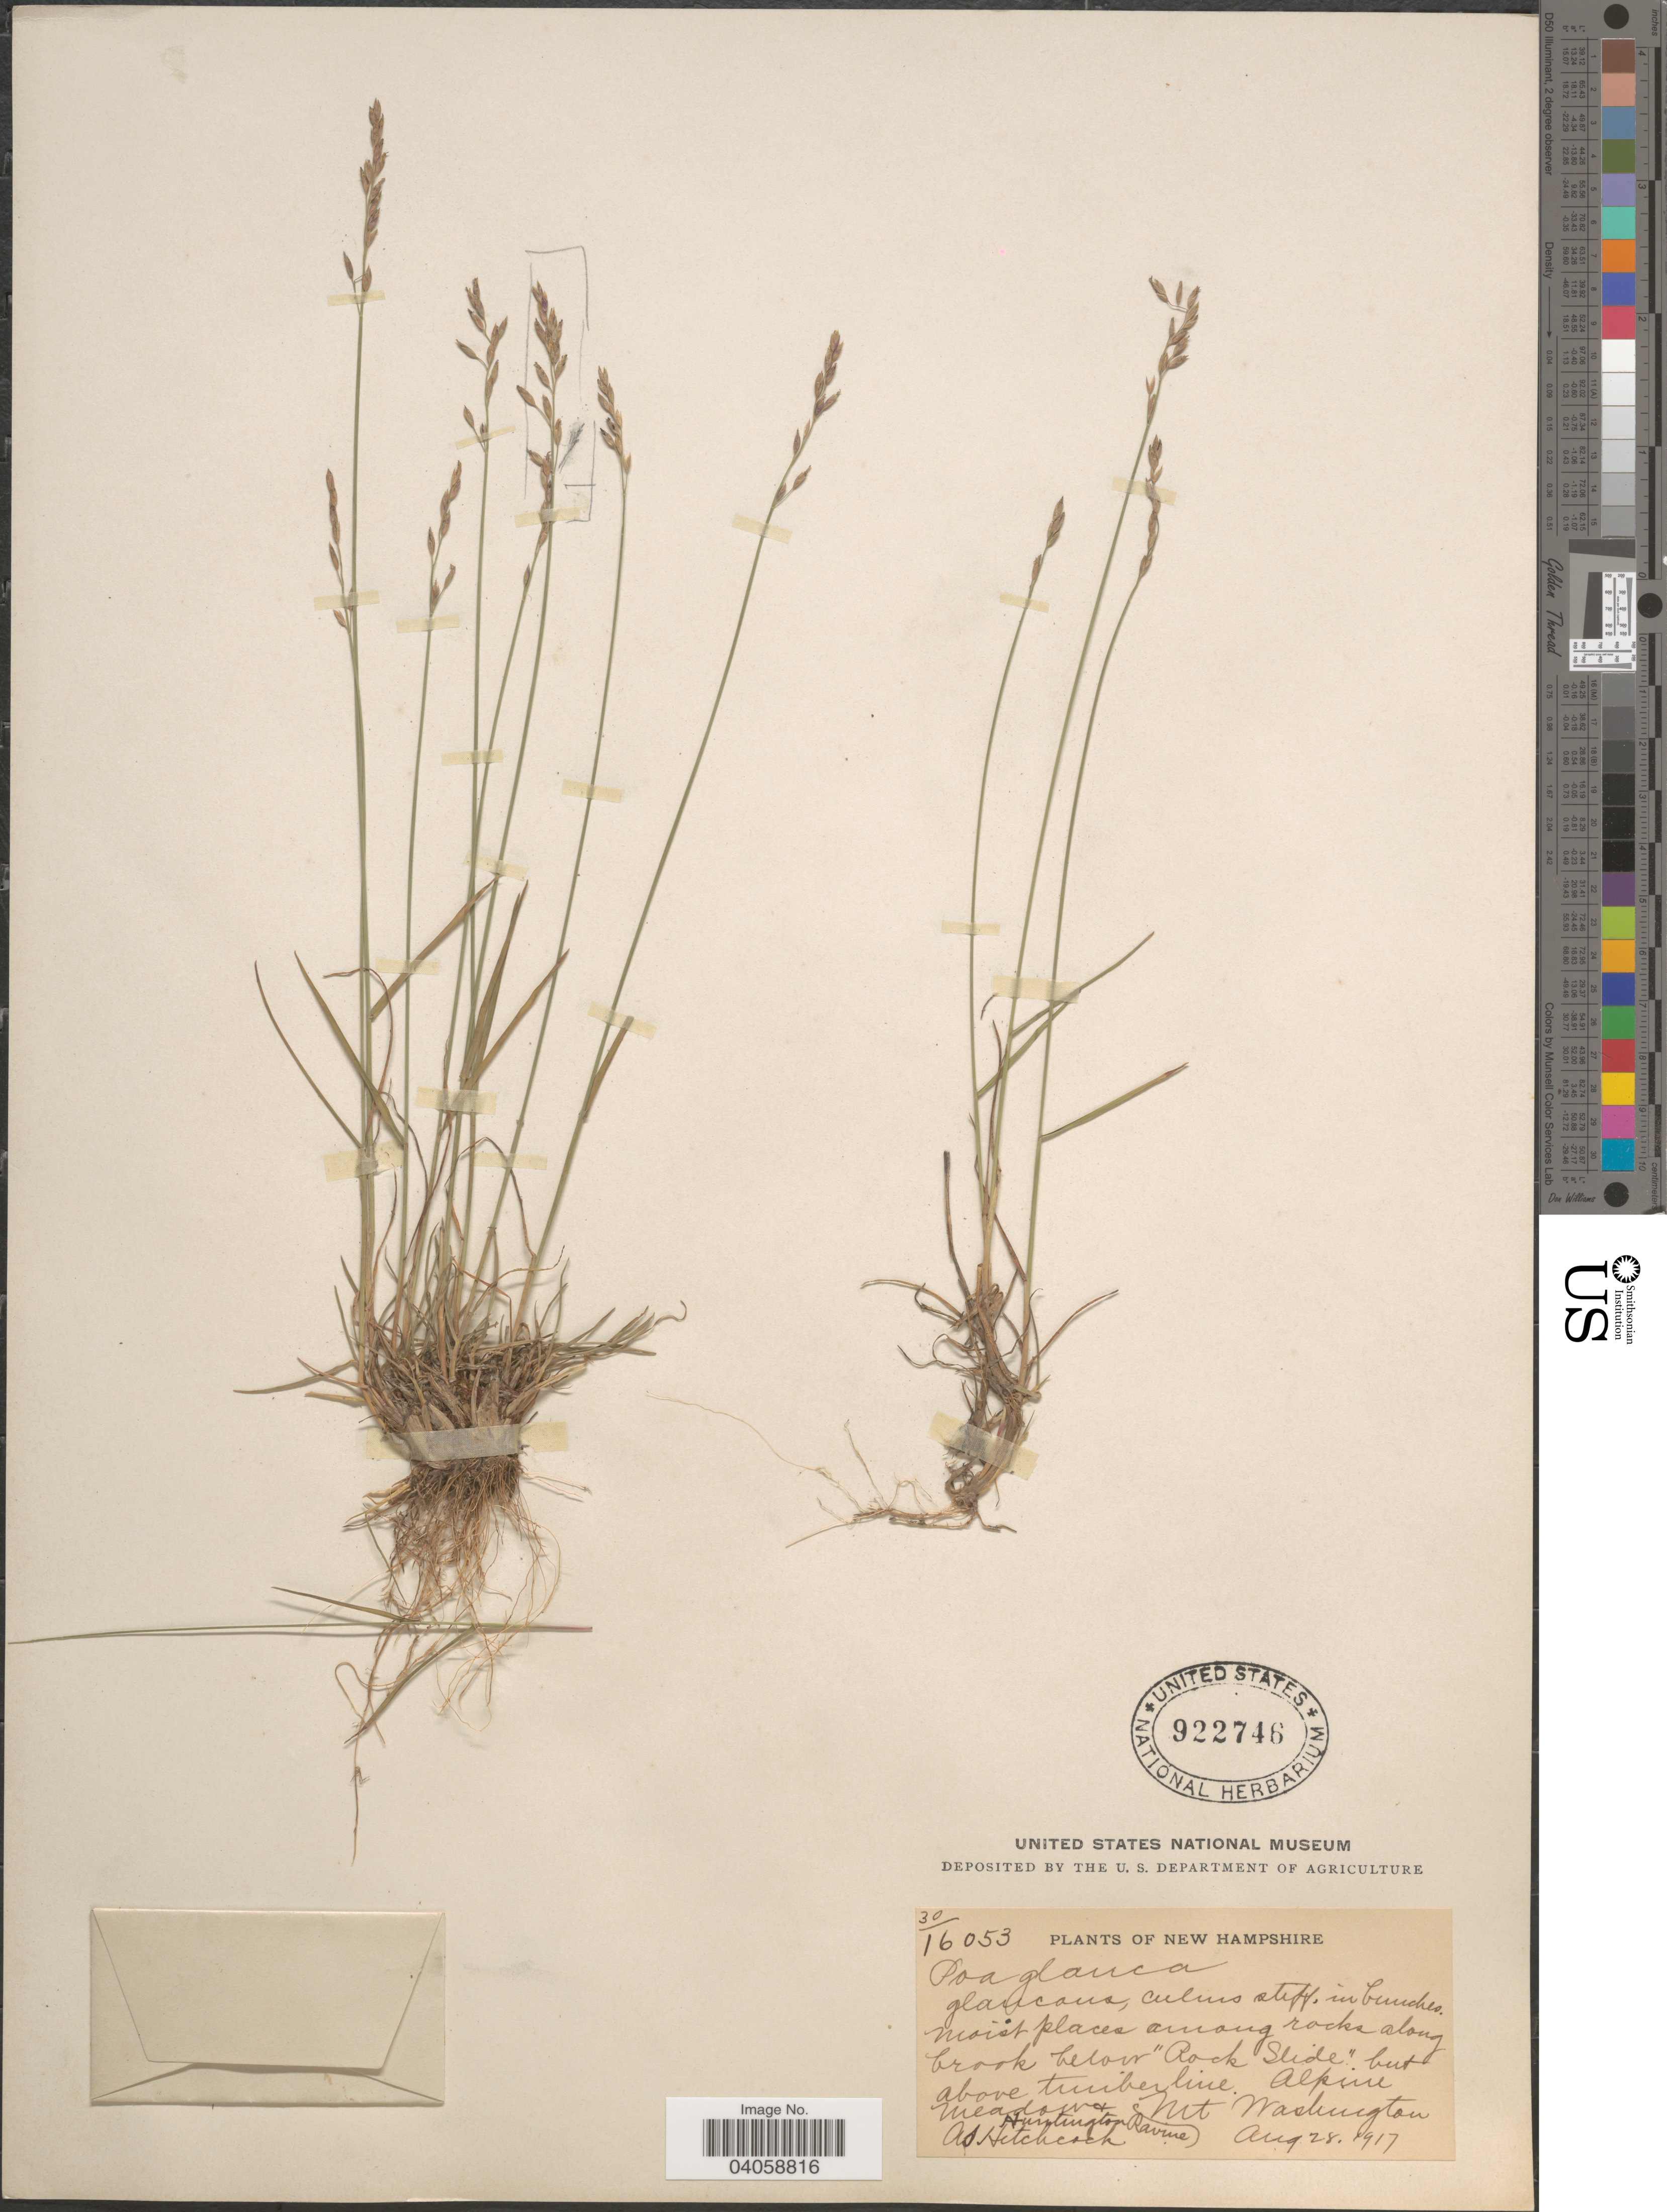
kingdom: Plantae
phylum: Tracheophyta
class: Liliopsida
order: Poales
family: Poaceae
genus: Poa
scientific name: Poa glauca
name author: Vahl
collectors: A. S. Hitchcock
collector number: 16053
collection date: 1917-08-28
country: United States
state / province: New Hampshire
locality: Along brook below "Rock Slide", but above timberline. Alpine Meadows. Huntington Ravine. Mt Washington.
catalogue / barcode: US 922746